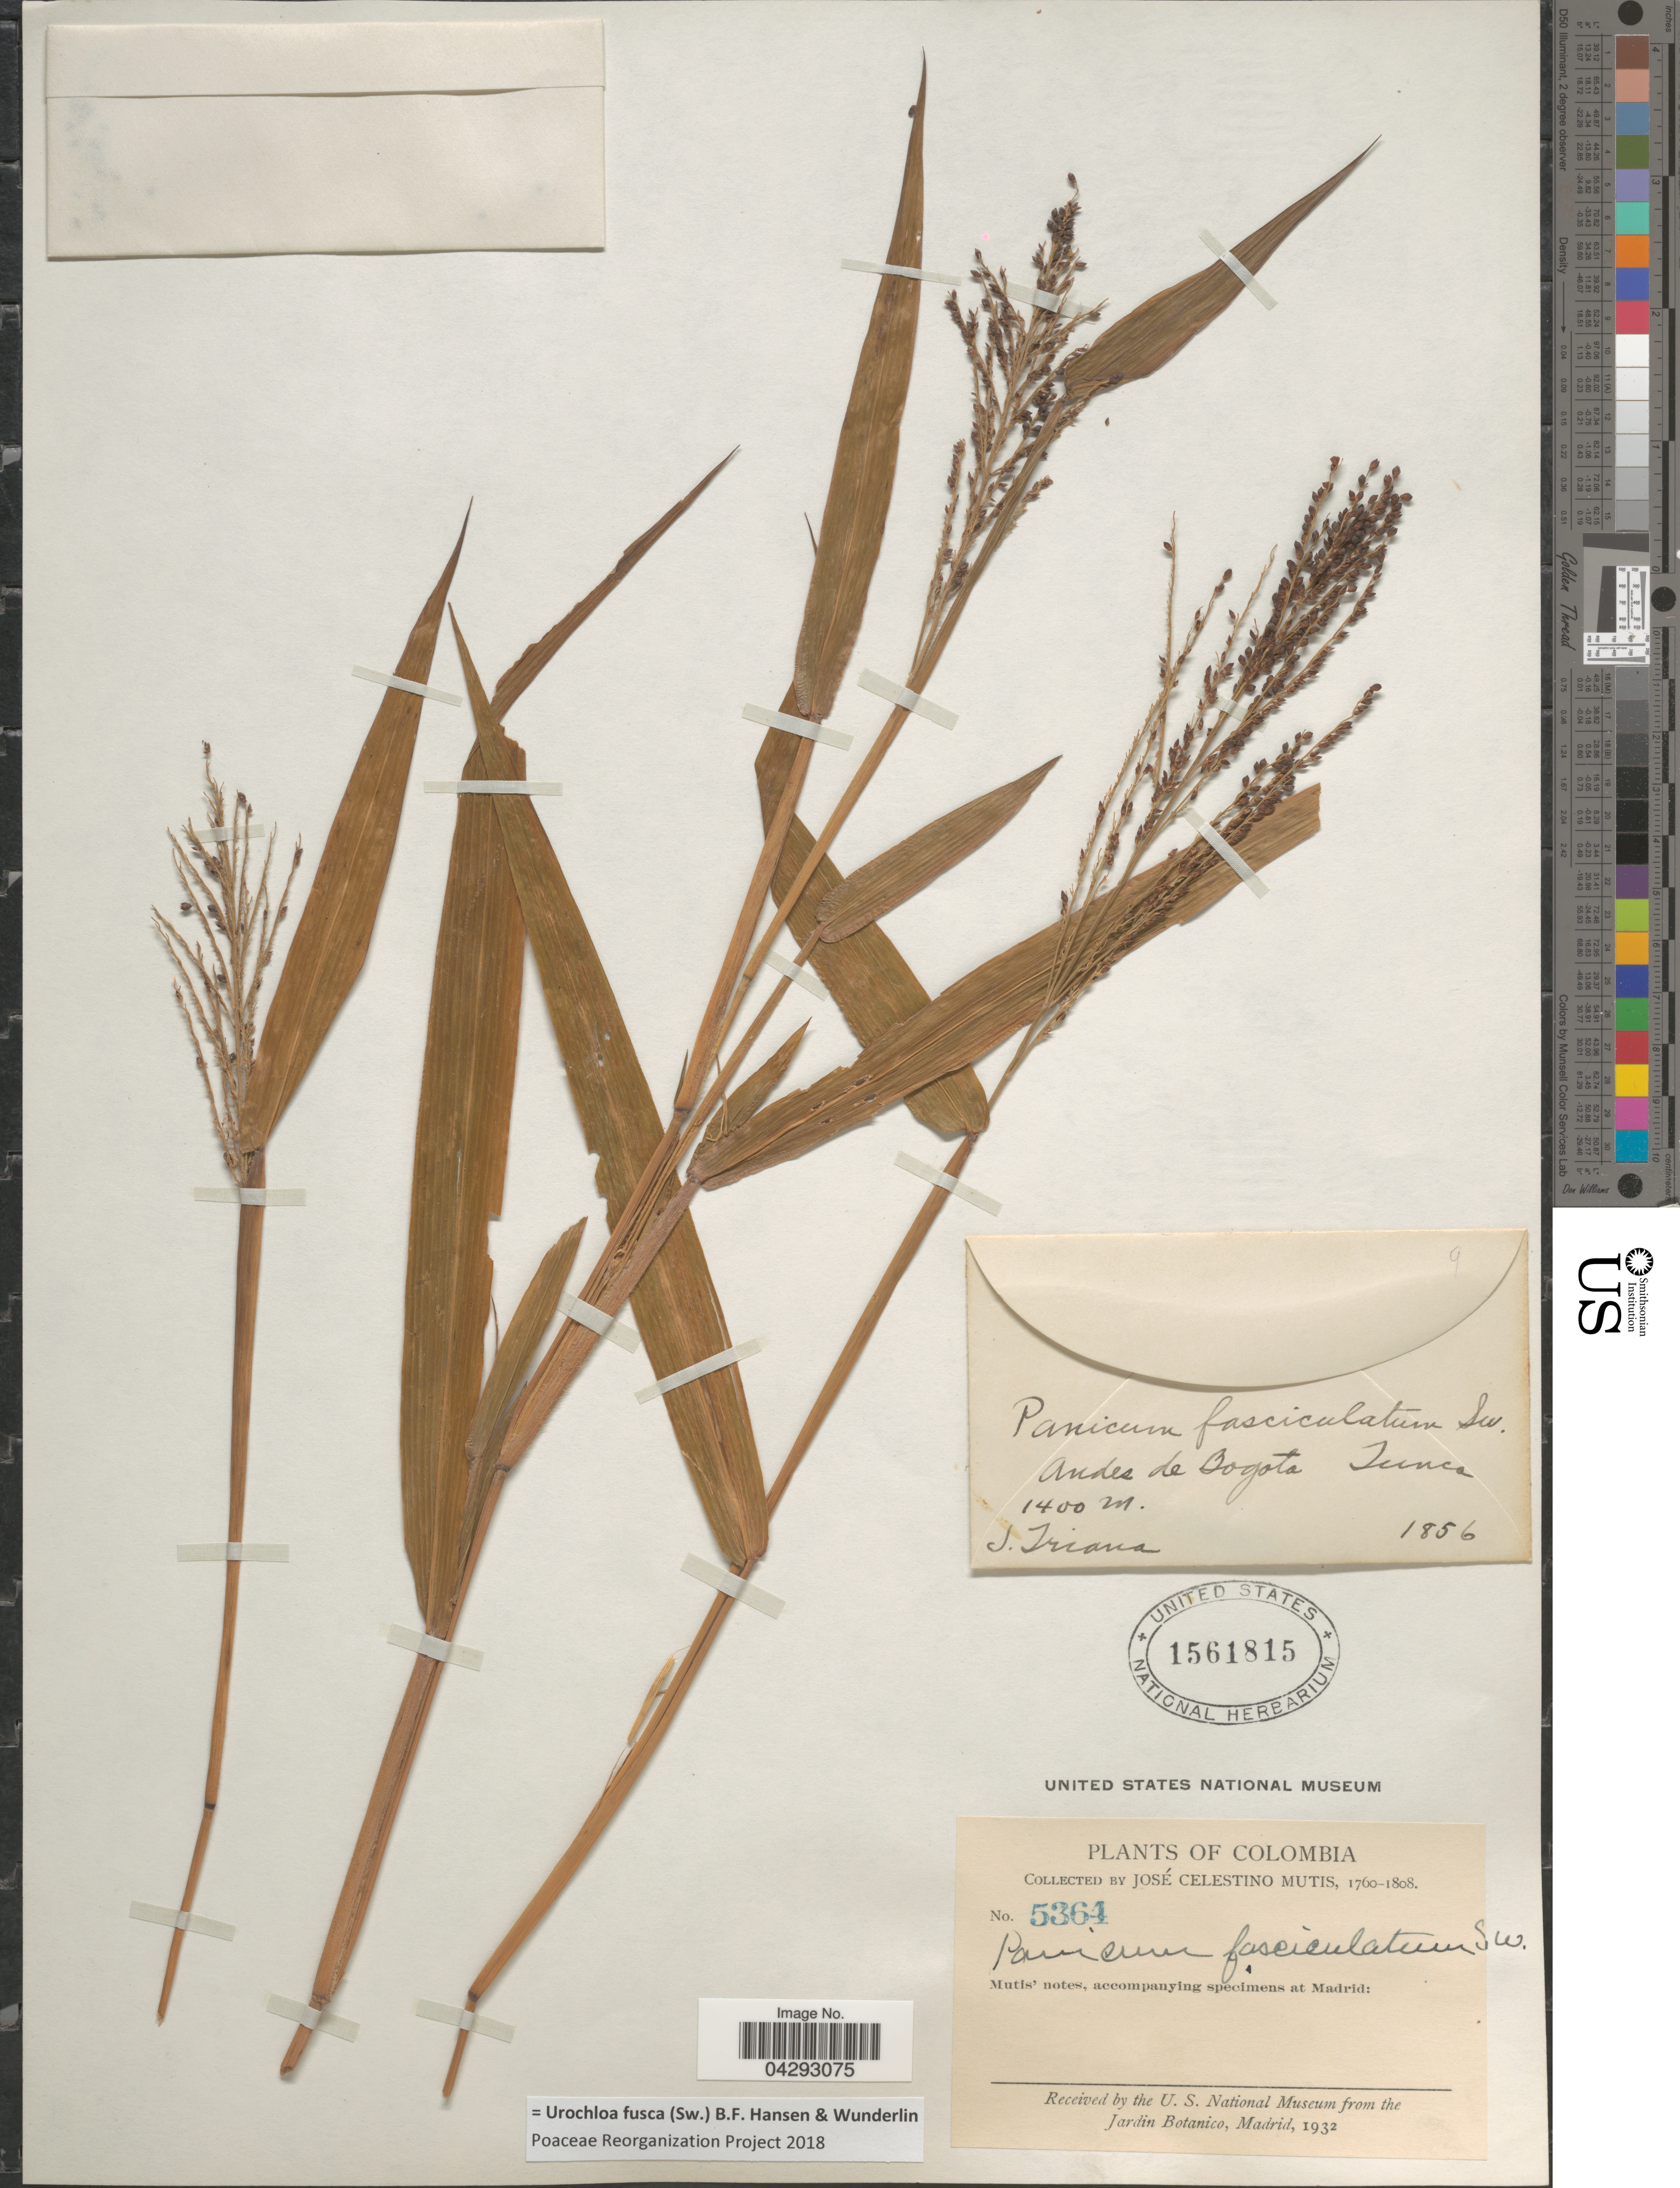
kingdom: Plantae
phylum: Tracheophyta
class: Liliopsida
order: Poales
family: Poaceae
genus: Urochloa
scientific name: Urochloa fusca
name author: (Sw.) B.F. Hansen & Wunderlin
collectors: J. C. B. Mutis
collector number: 5364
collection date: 1760/1808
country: Colombia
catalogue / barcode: US 1561815